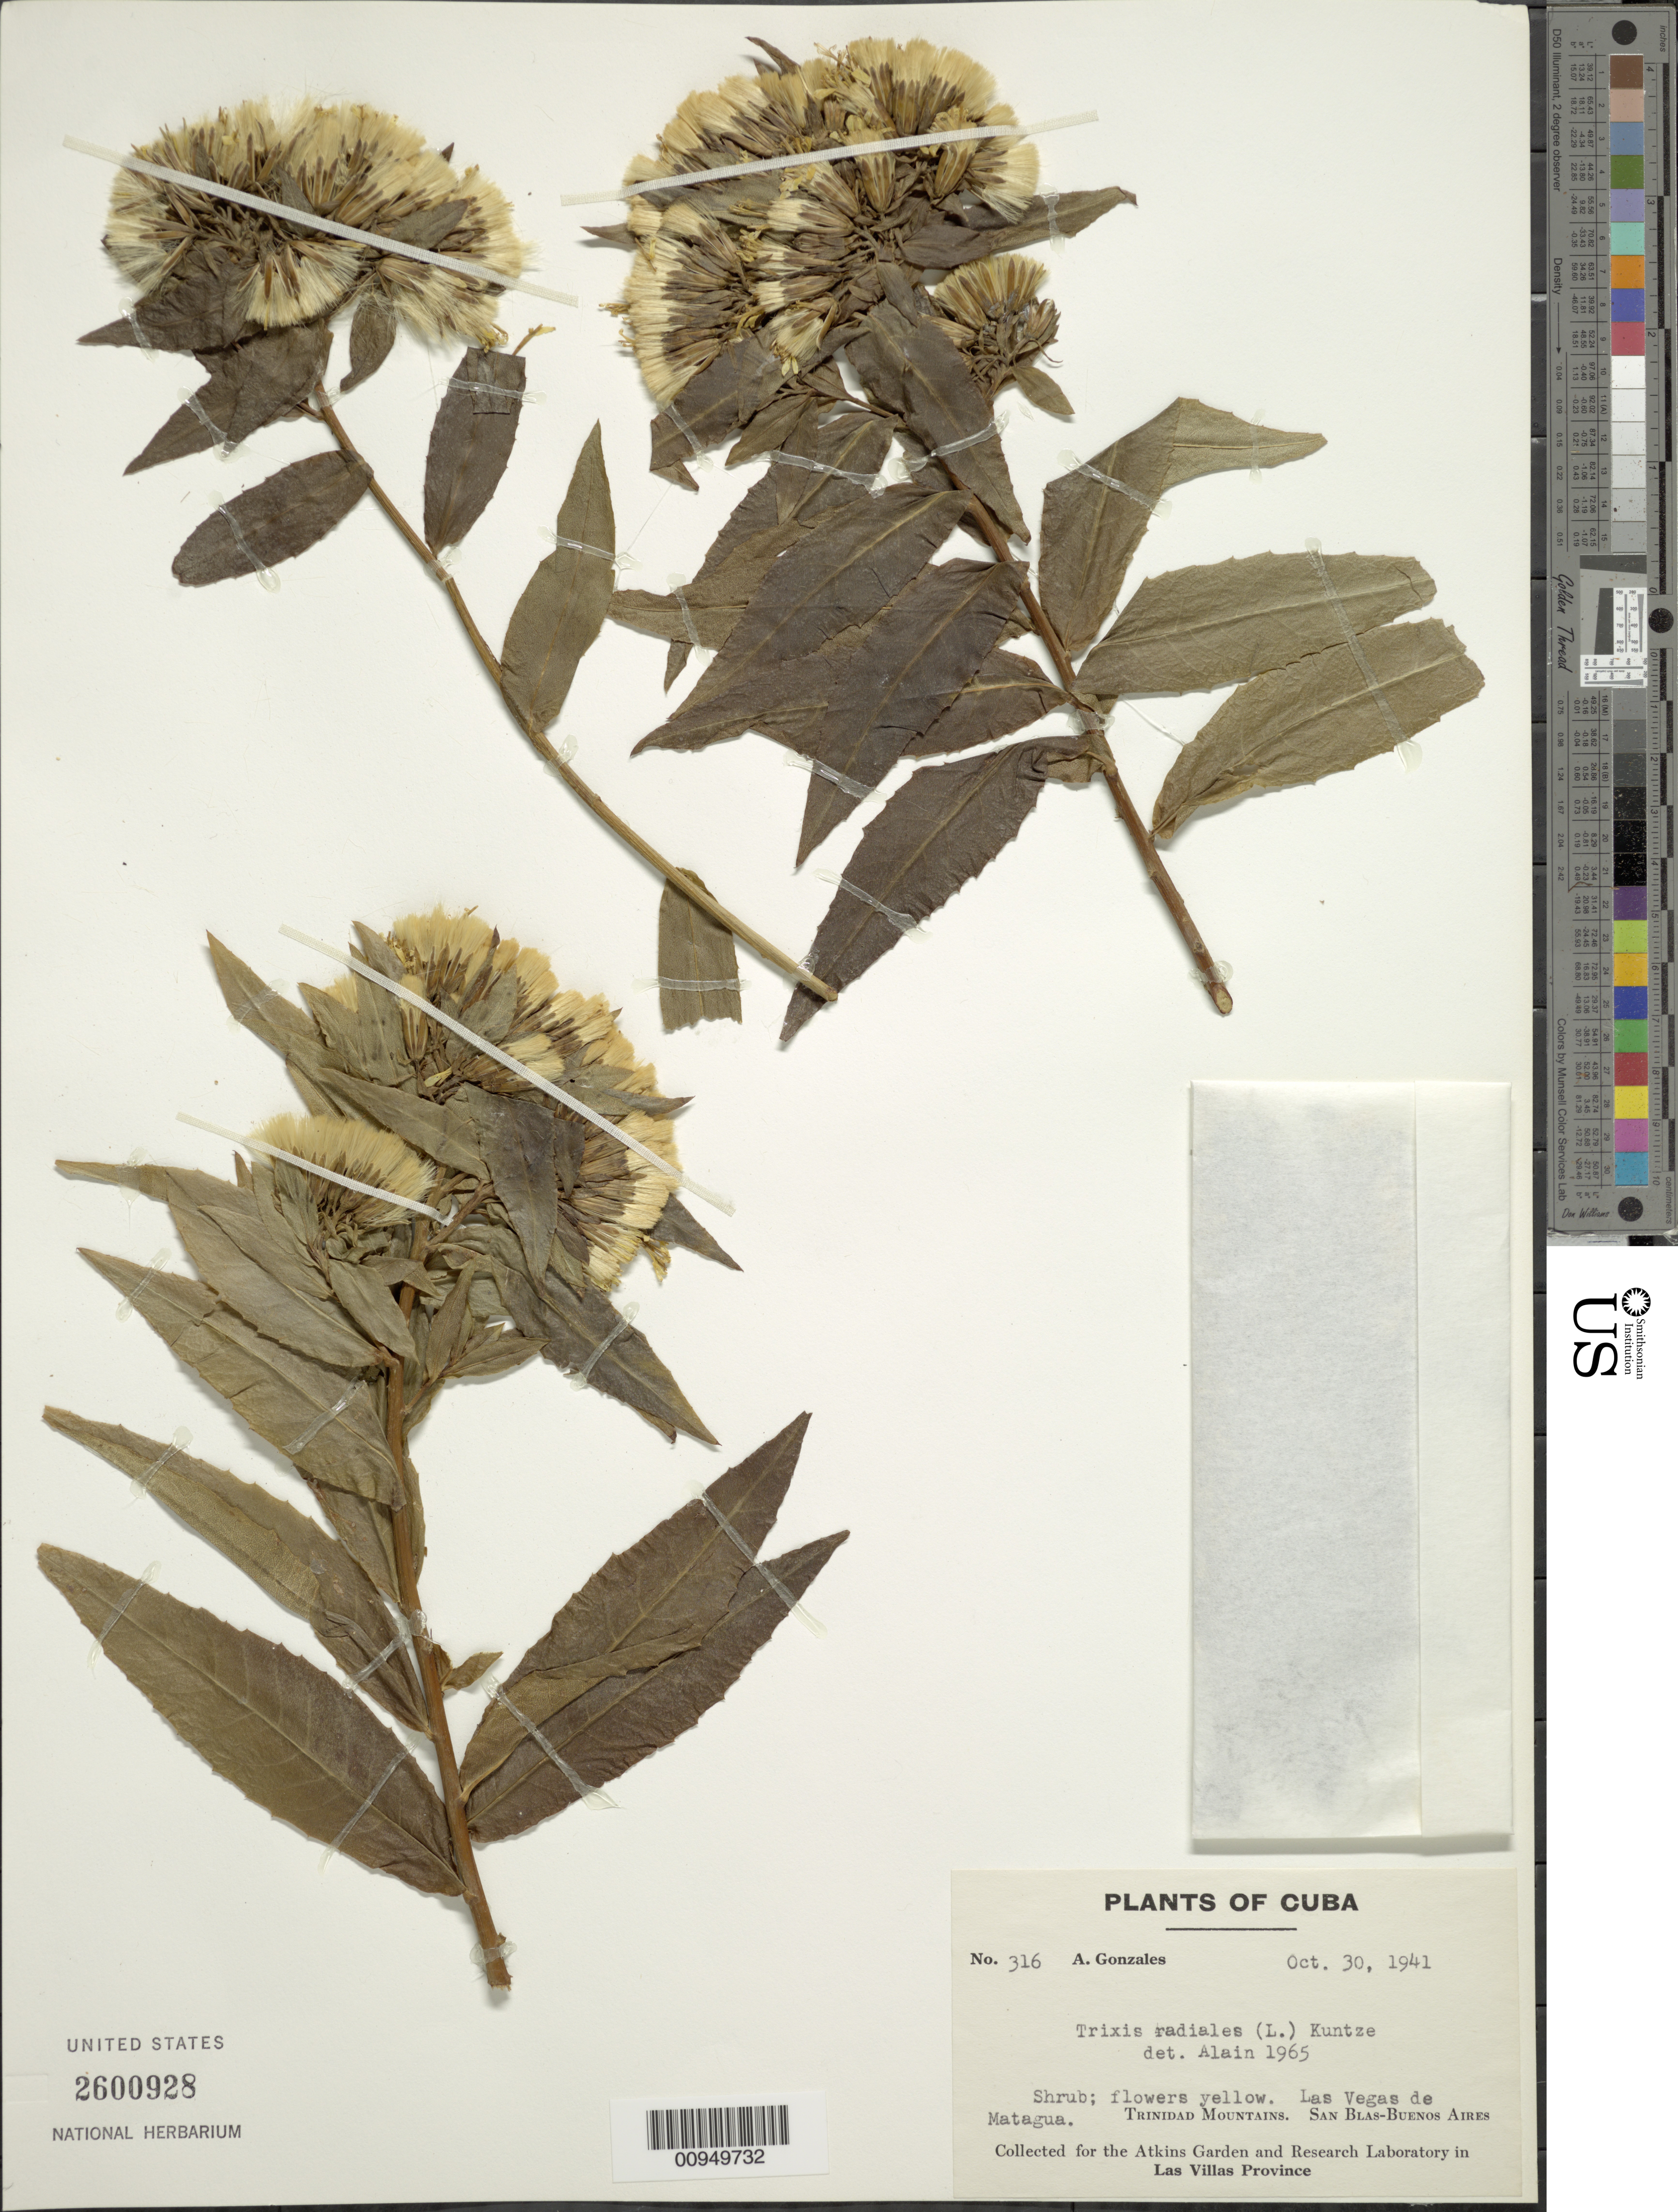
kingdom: Plantae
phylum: Tracheophyta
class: Magnoliopsida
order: Asterales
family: Asteraceae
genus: Trixis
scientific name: Trixis inula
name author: Crantz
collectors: A. Gonzáles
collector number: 316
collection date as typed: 30 Oct 1941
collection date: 1941-10-30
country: Cuba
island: Cuba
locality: Las Vegas de Matague, Trinidad Mountains, San Blas-Buenos Aires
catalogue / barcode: US 2600928